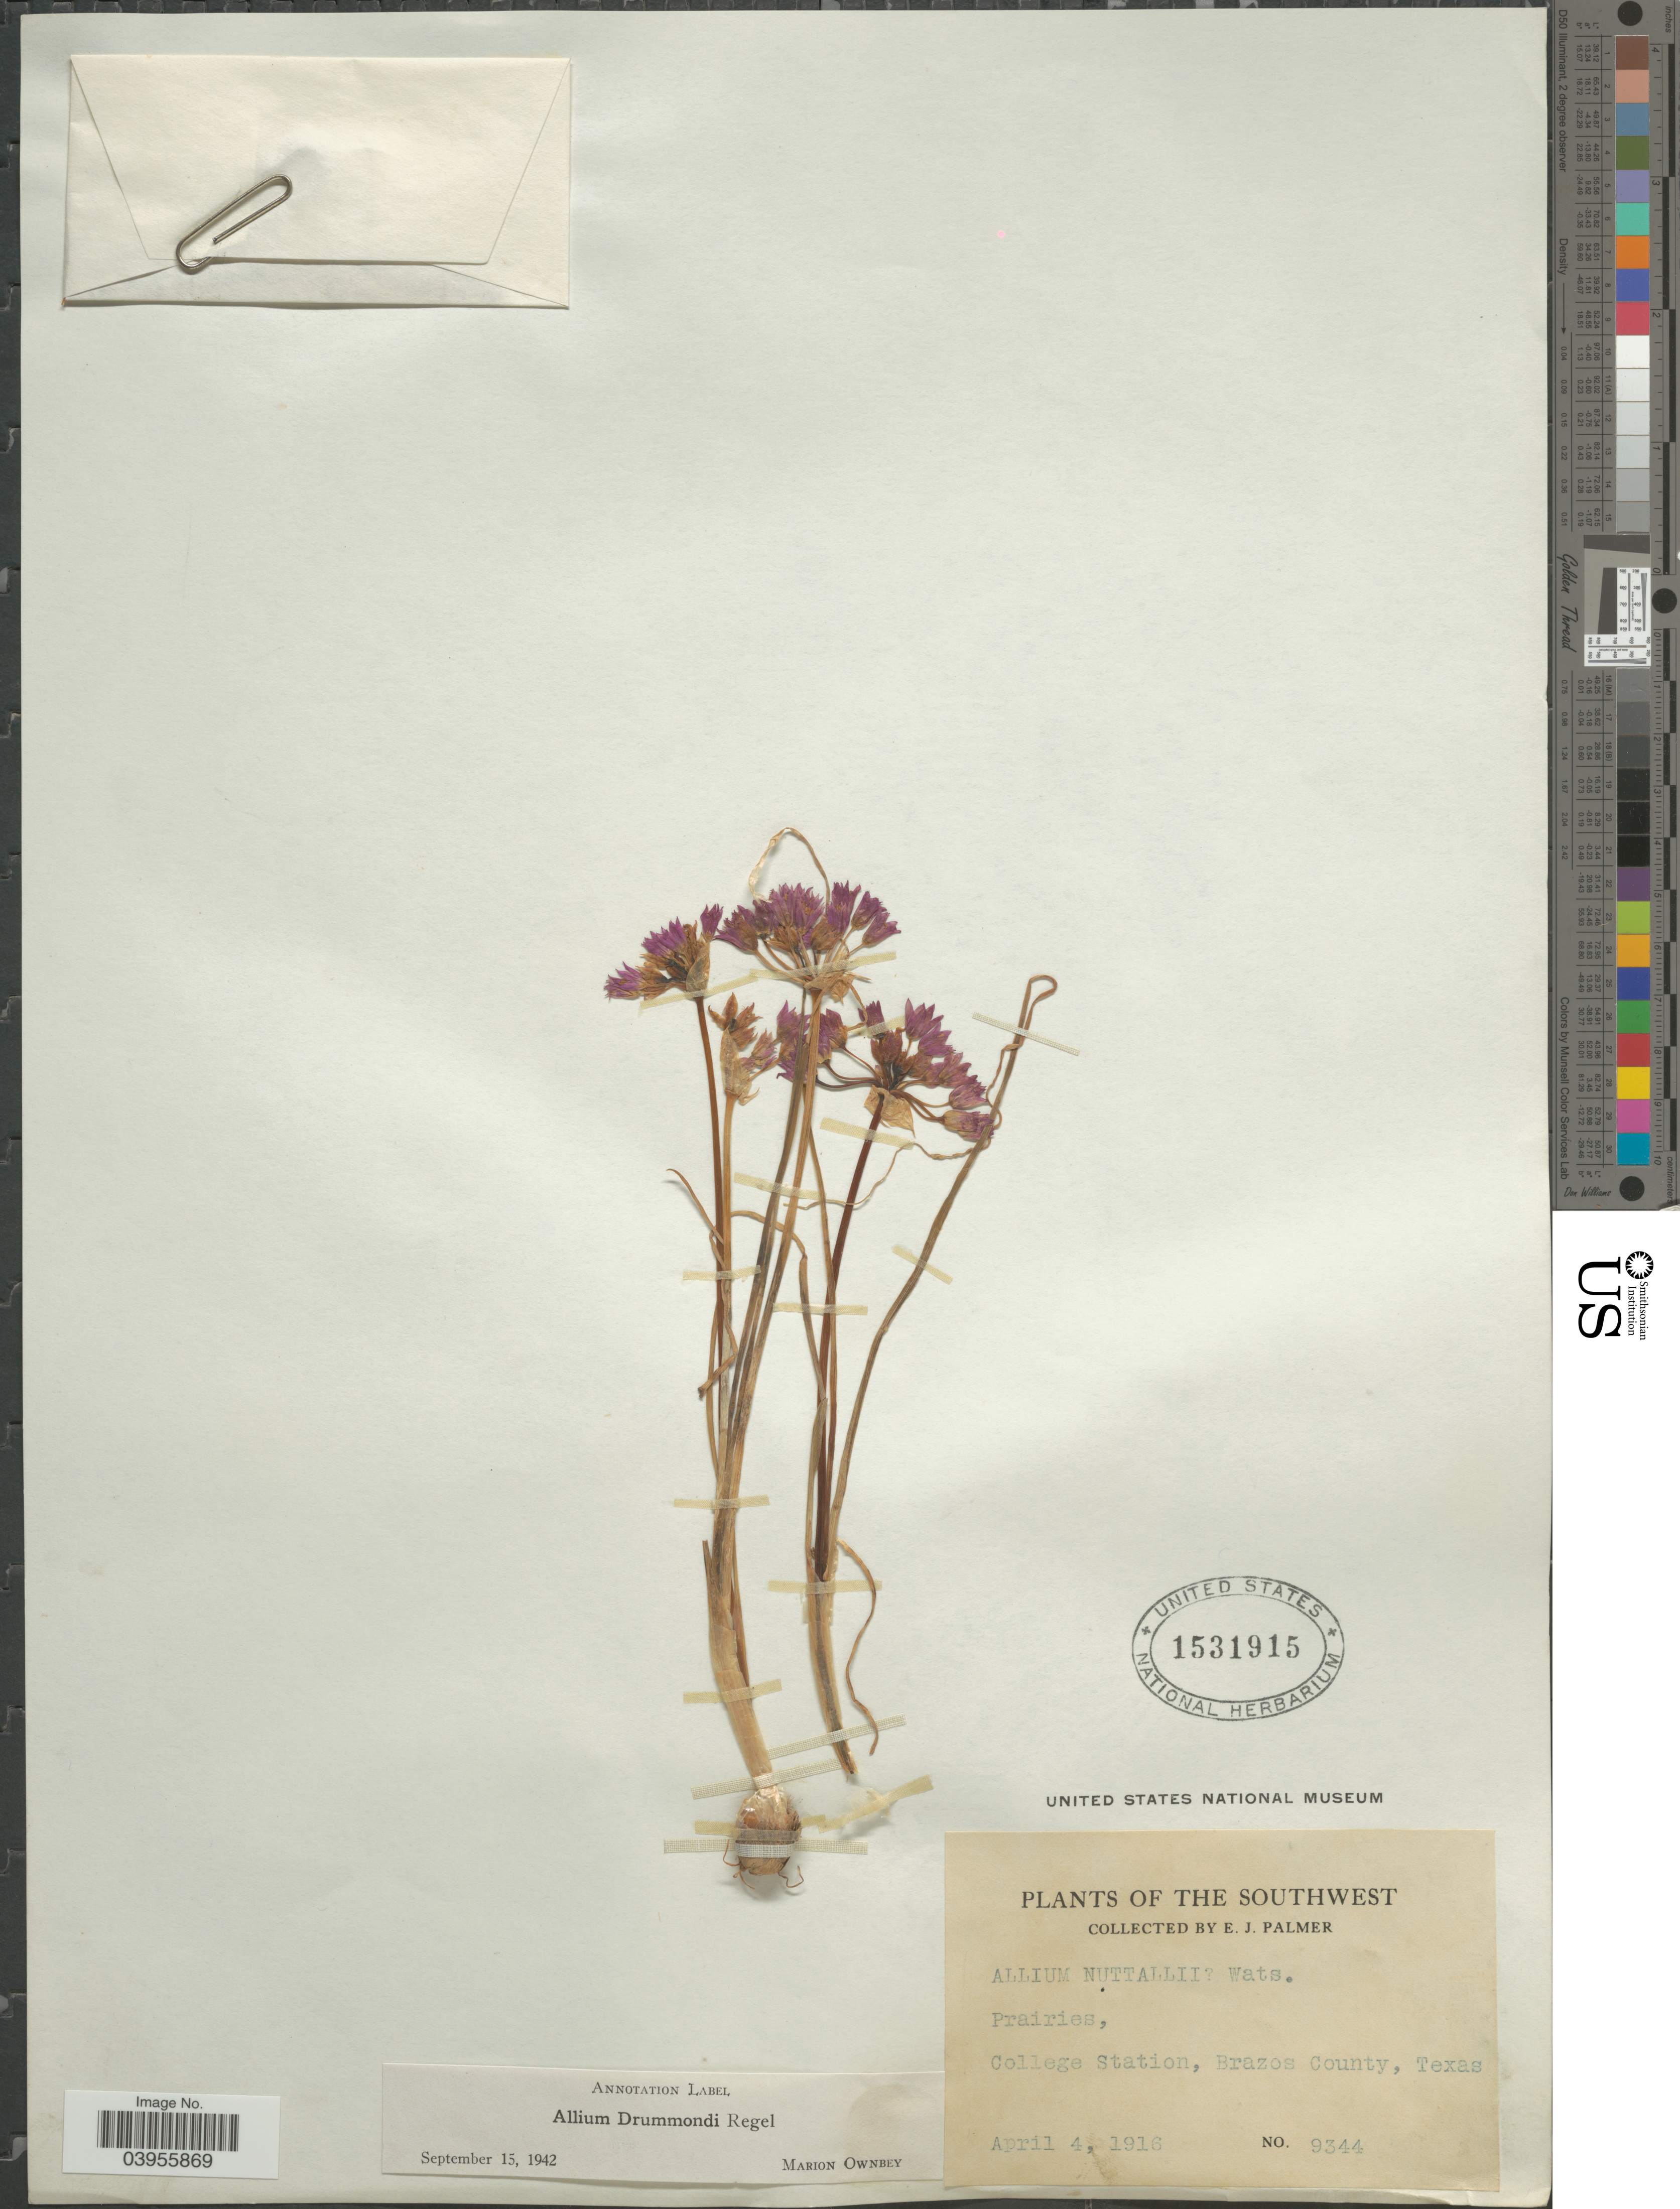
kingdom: Plantae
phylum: Tracheophyta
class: Liliopsida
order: Asparagales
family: Amaryllidaceae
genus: Allium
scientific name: Allium drummondii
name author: Regel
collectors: E. J. Palmer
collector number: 9344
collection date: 1916-04-04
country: United States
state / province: Texas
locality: The Southwest. Prairies, College Station, Brazos County.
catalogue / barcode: US 1531915